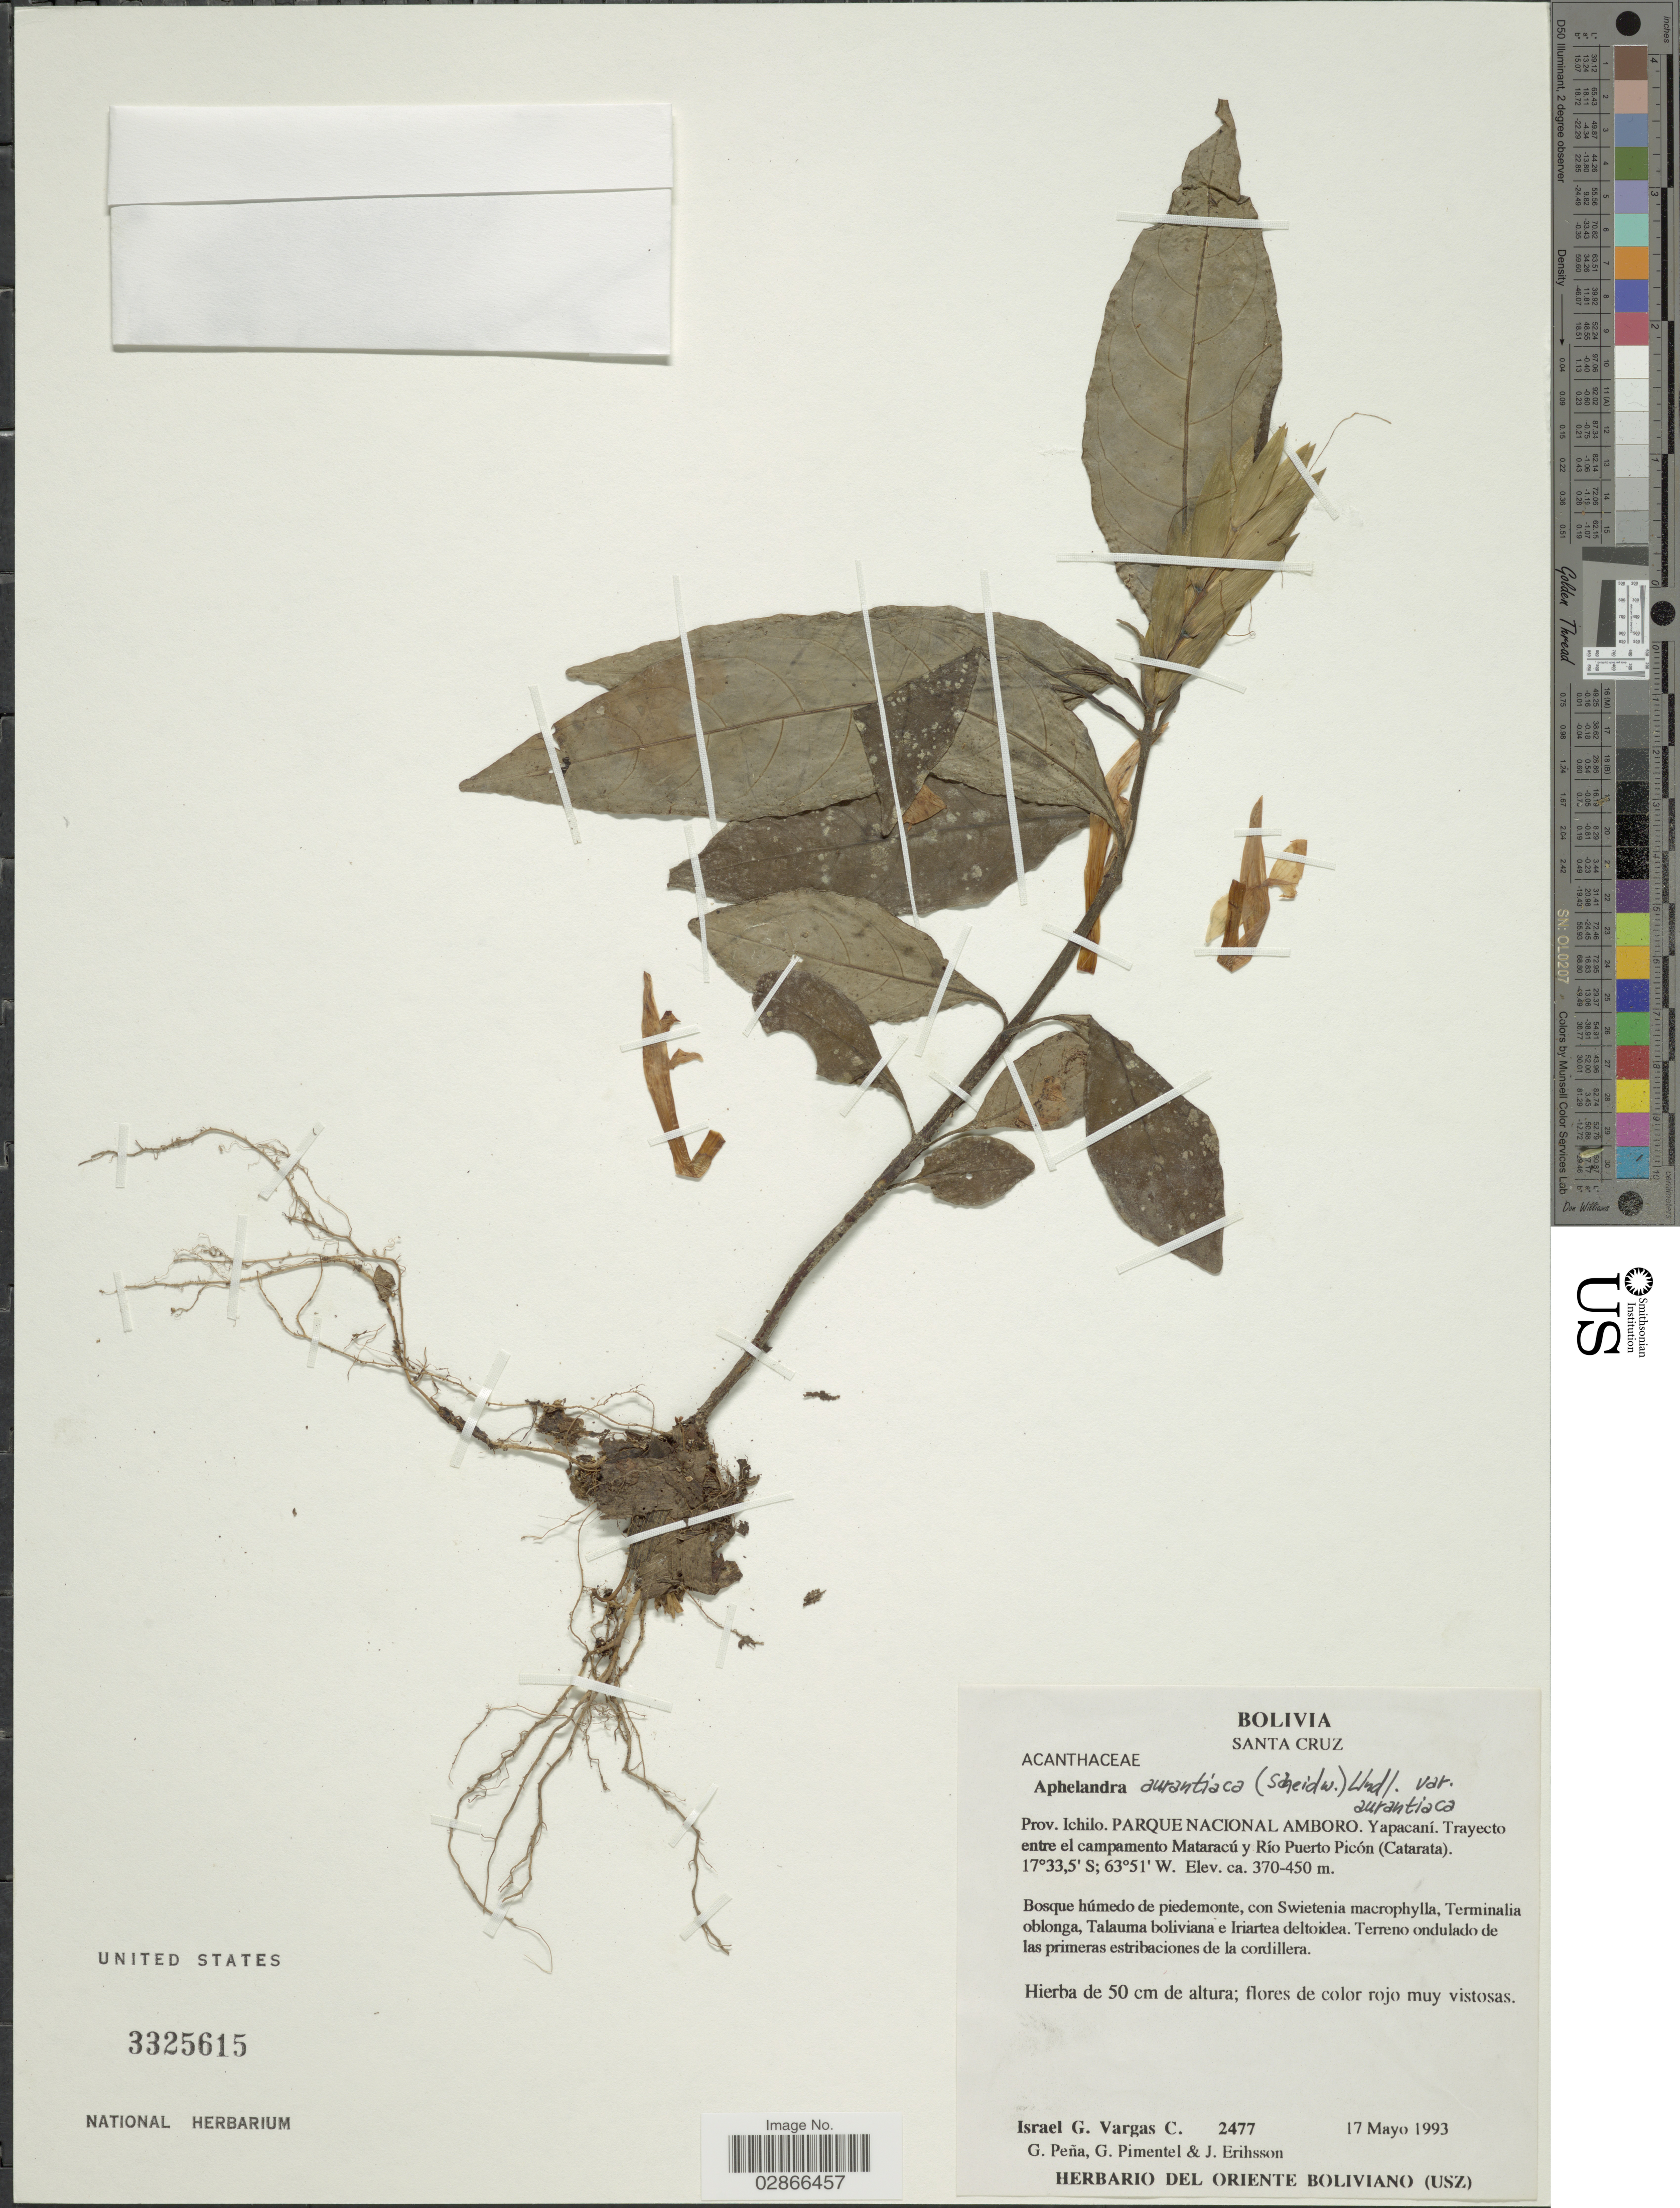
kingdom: Plantae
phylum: Tracheophyta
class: Magnoliopsida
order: Lamiales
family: Acanthaceae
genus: Aphelandra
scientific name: Aphelandra aurantiaca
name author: (Scheidw.) Lindl.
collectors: I. G. Vargas C., G. Peña, G. Pimentel & J. Erihsson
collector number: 2477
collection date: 1993-05-17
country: Bolivia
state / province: Santa Cruz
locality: Prov. Ichilo. Parque Nacional Amboro. Yapacaní. Trayecto entre el campamento Mataracú y Río Puerto Picón (Catarata).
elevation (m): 370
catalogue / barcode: US 3325615